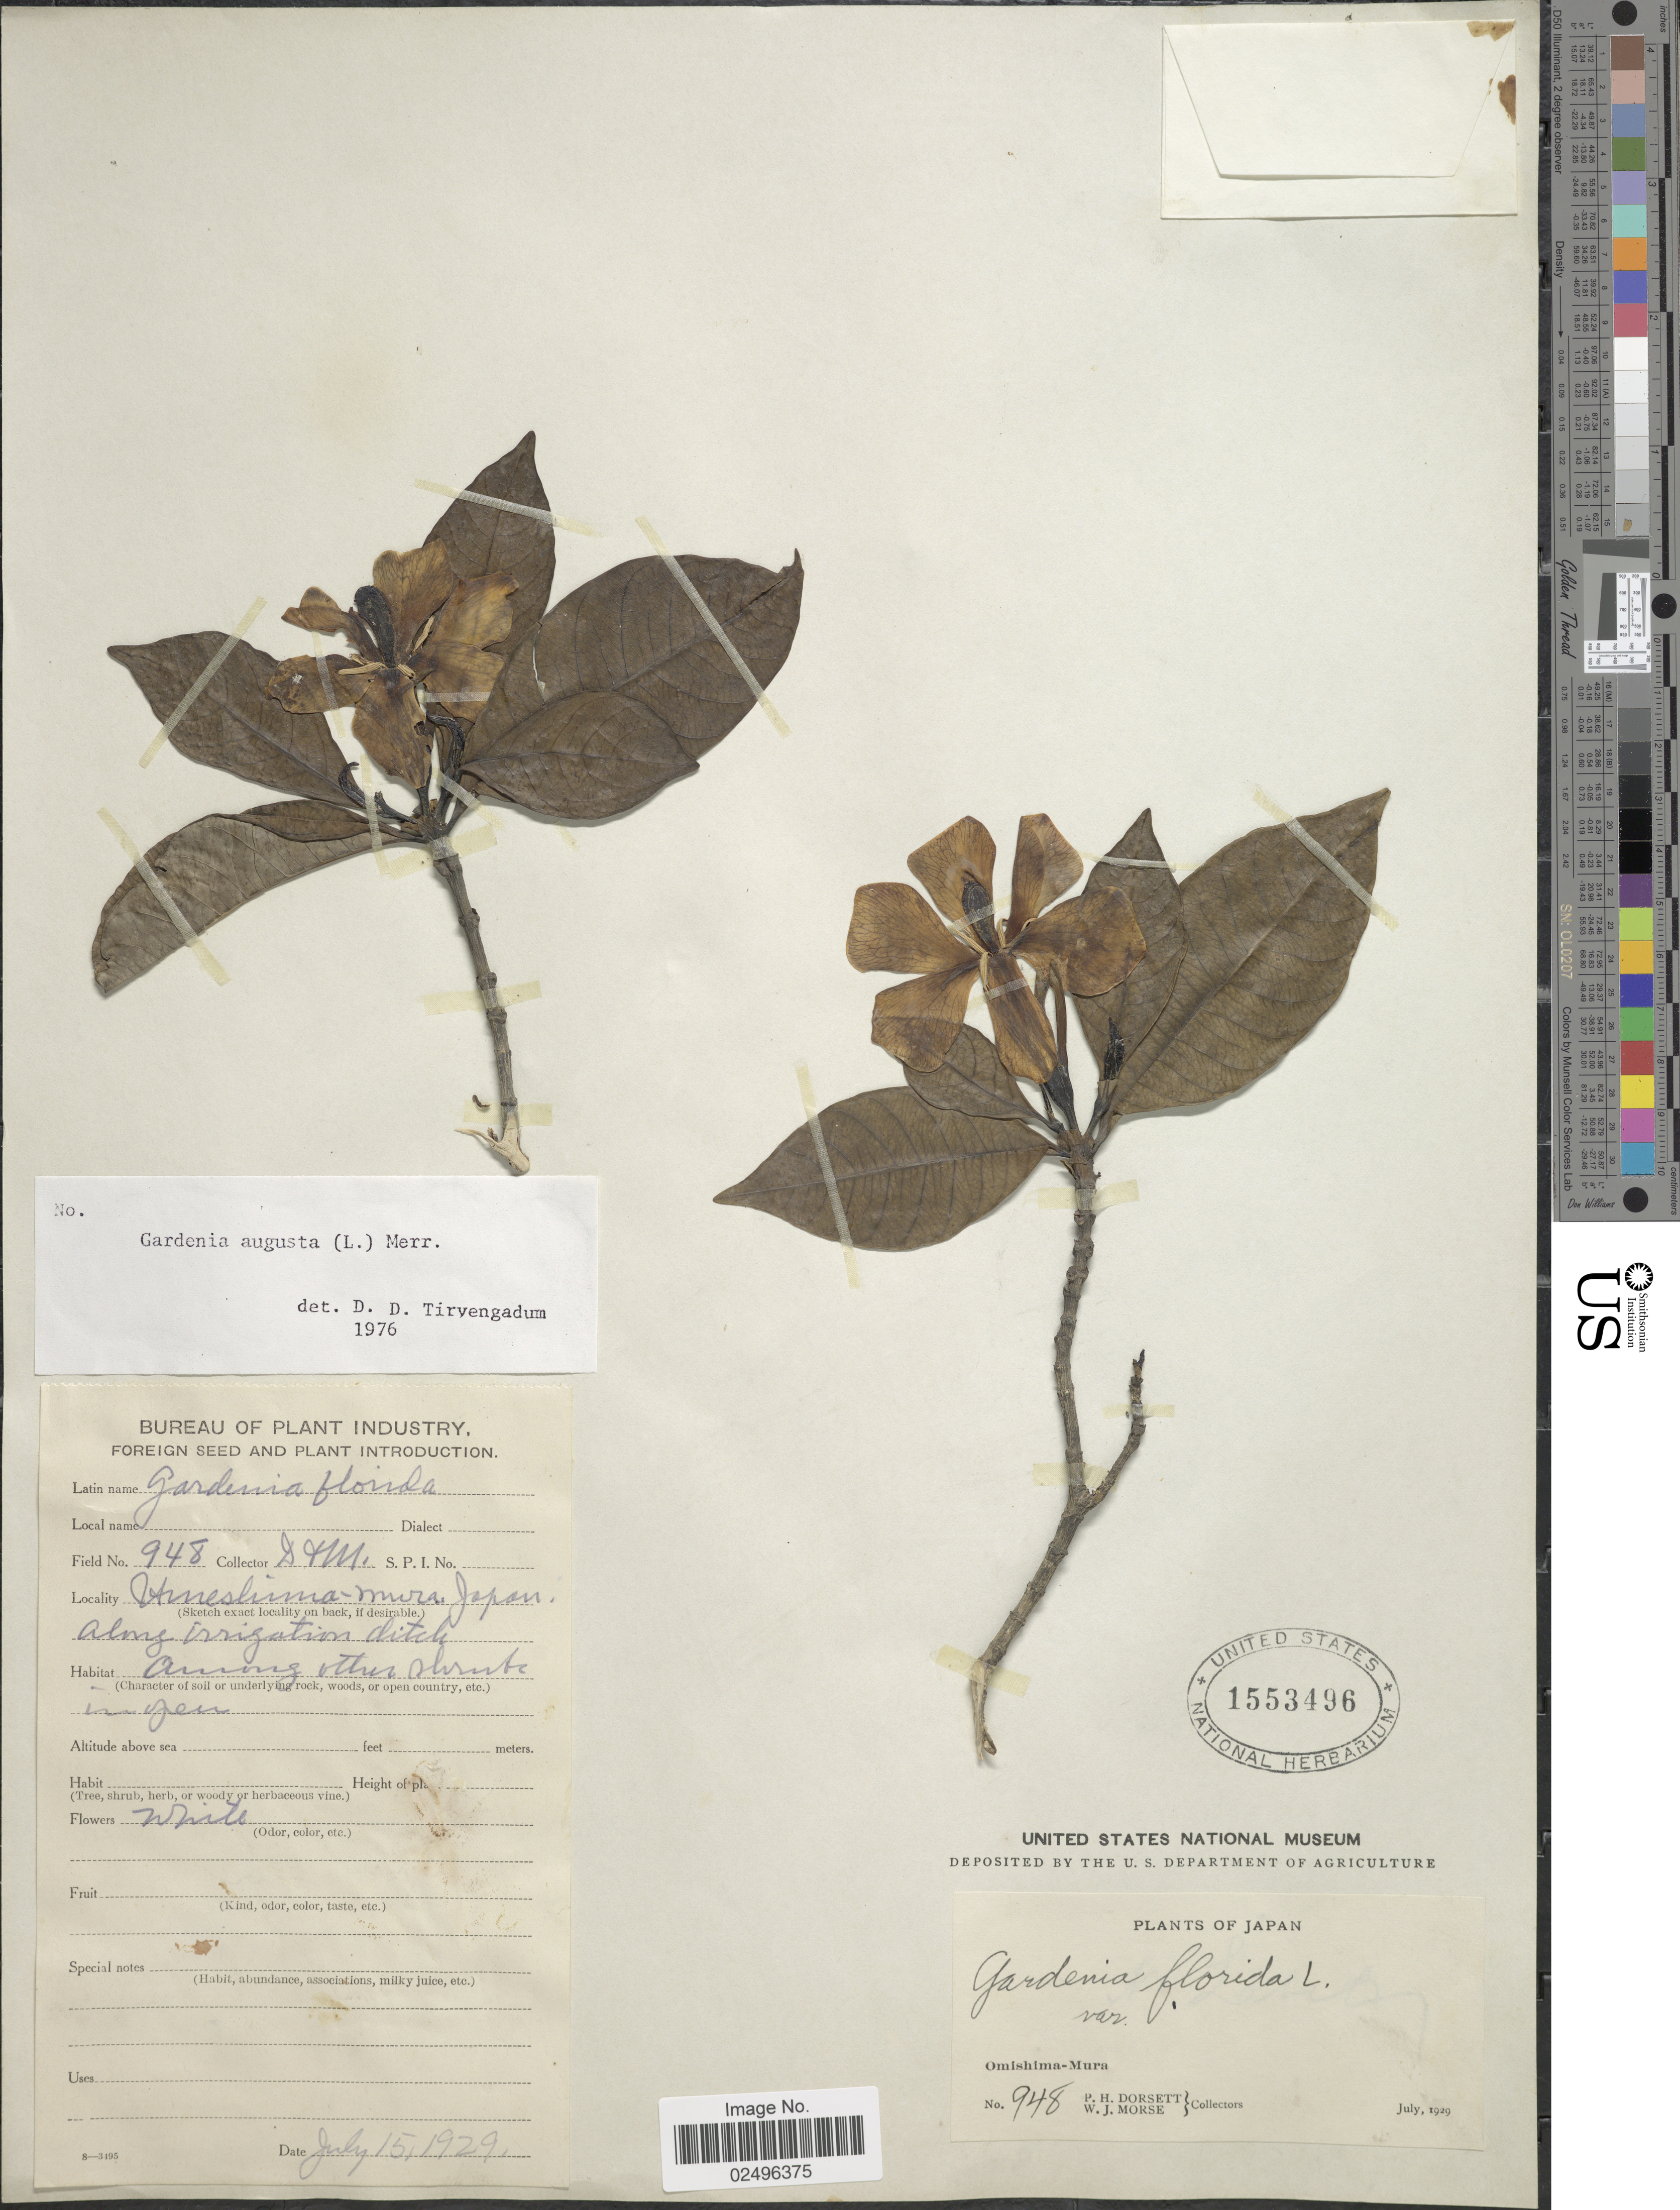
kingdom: Plantae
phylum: Tracheophyta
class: Magnoliopsida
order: Gentianales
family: Rubiaceae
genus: Gardenia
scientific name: Gardenia augusta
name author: (L.) Merr.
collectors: P. H. Dorsett & W. J. Morse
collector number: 948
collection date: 1929-07-15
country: Japan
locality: Omishima-Mura. Along irrigation ditch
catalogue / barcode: US 1553496